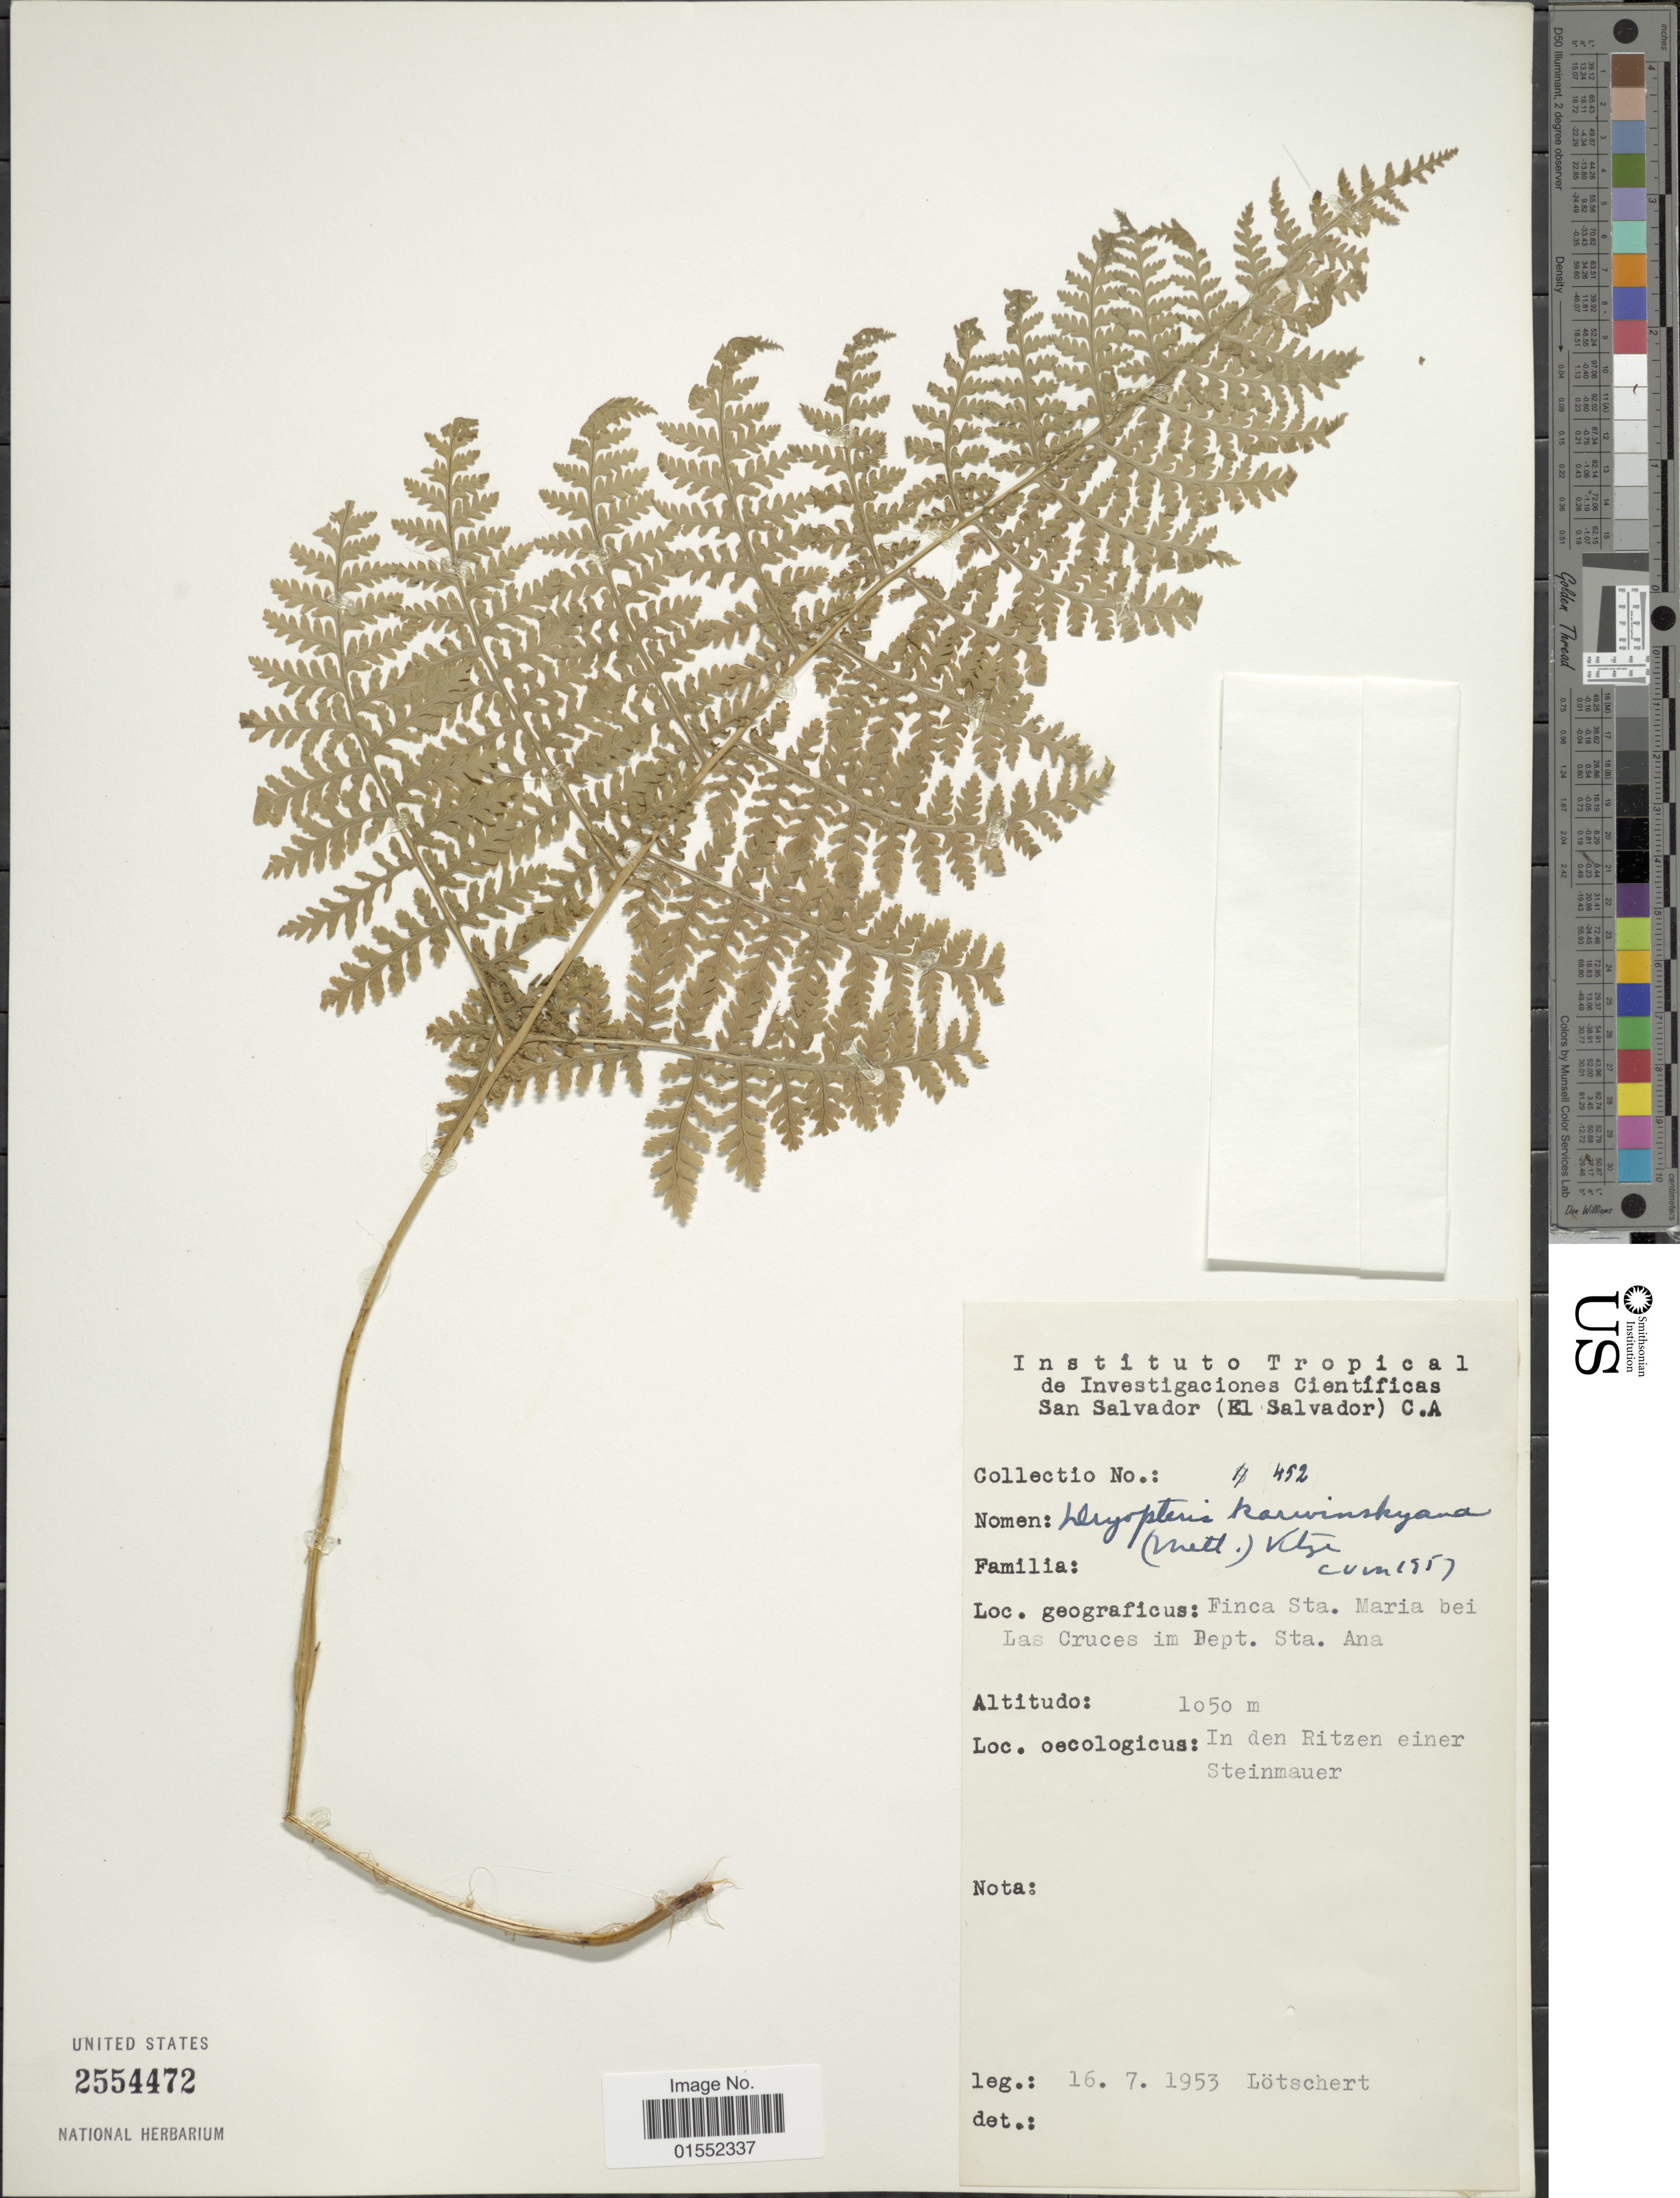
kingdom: Plantae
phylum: Tracheophyta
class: Polypodiopsida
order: Polypodiales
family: Dryopteridaceae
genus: Dryopteris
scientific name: Dryopteris karwinskyana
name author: (Mett.) Kuntze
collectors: Lötschert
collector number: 452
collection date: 1953-07-16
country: El Salvador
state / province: Santa Ana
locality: Finca Sta. Maria bei Las Cruces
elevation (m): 1050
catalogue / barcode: US 2554472